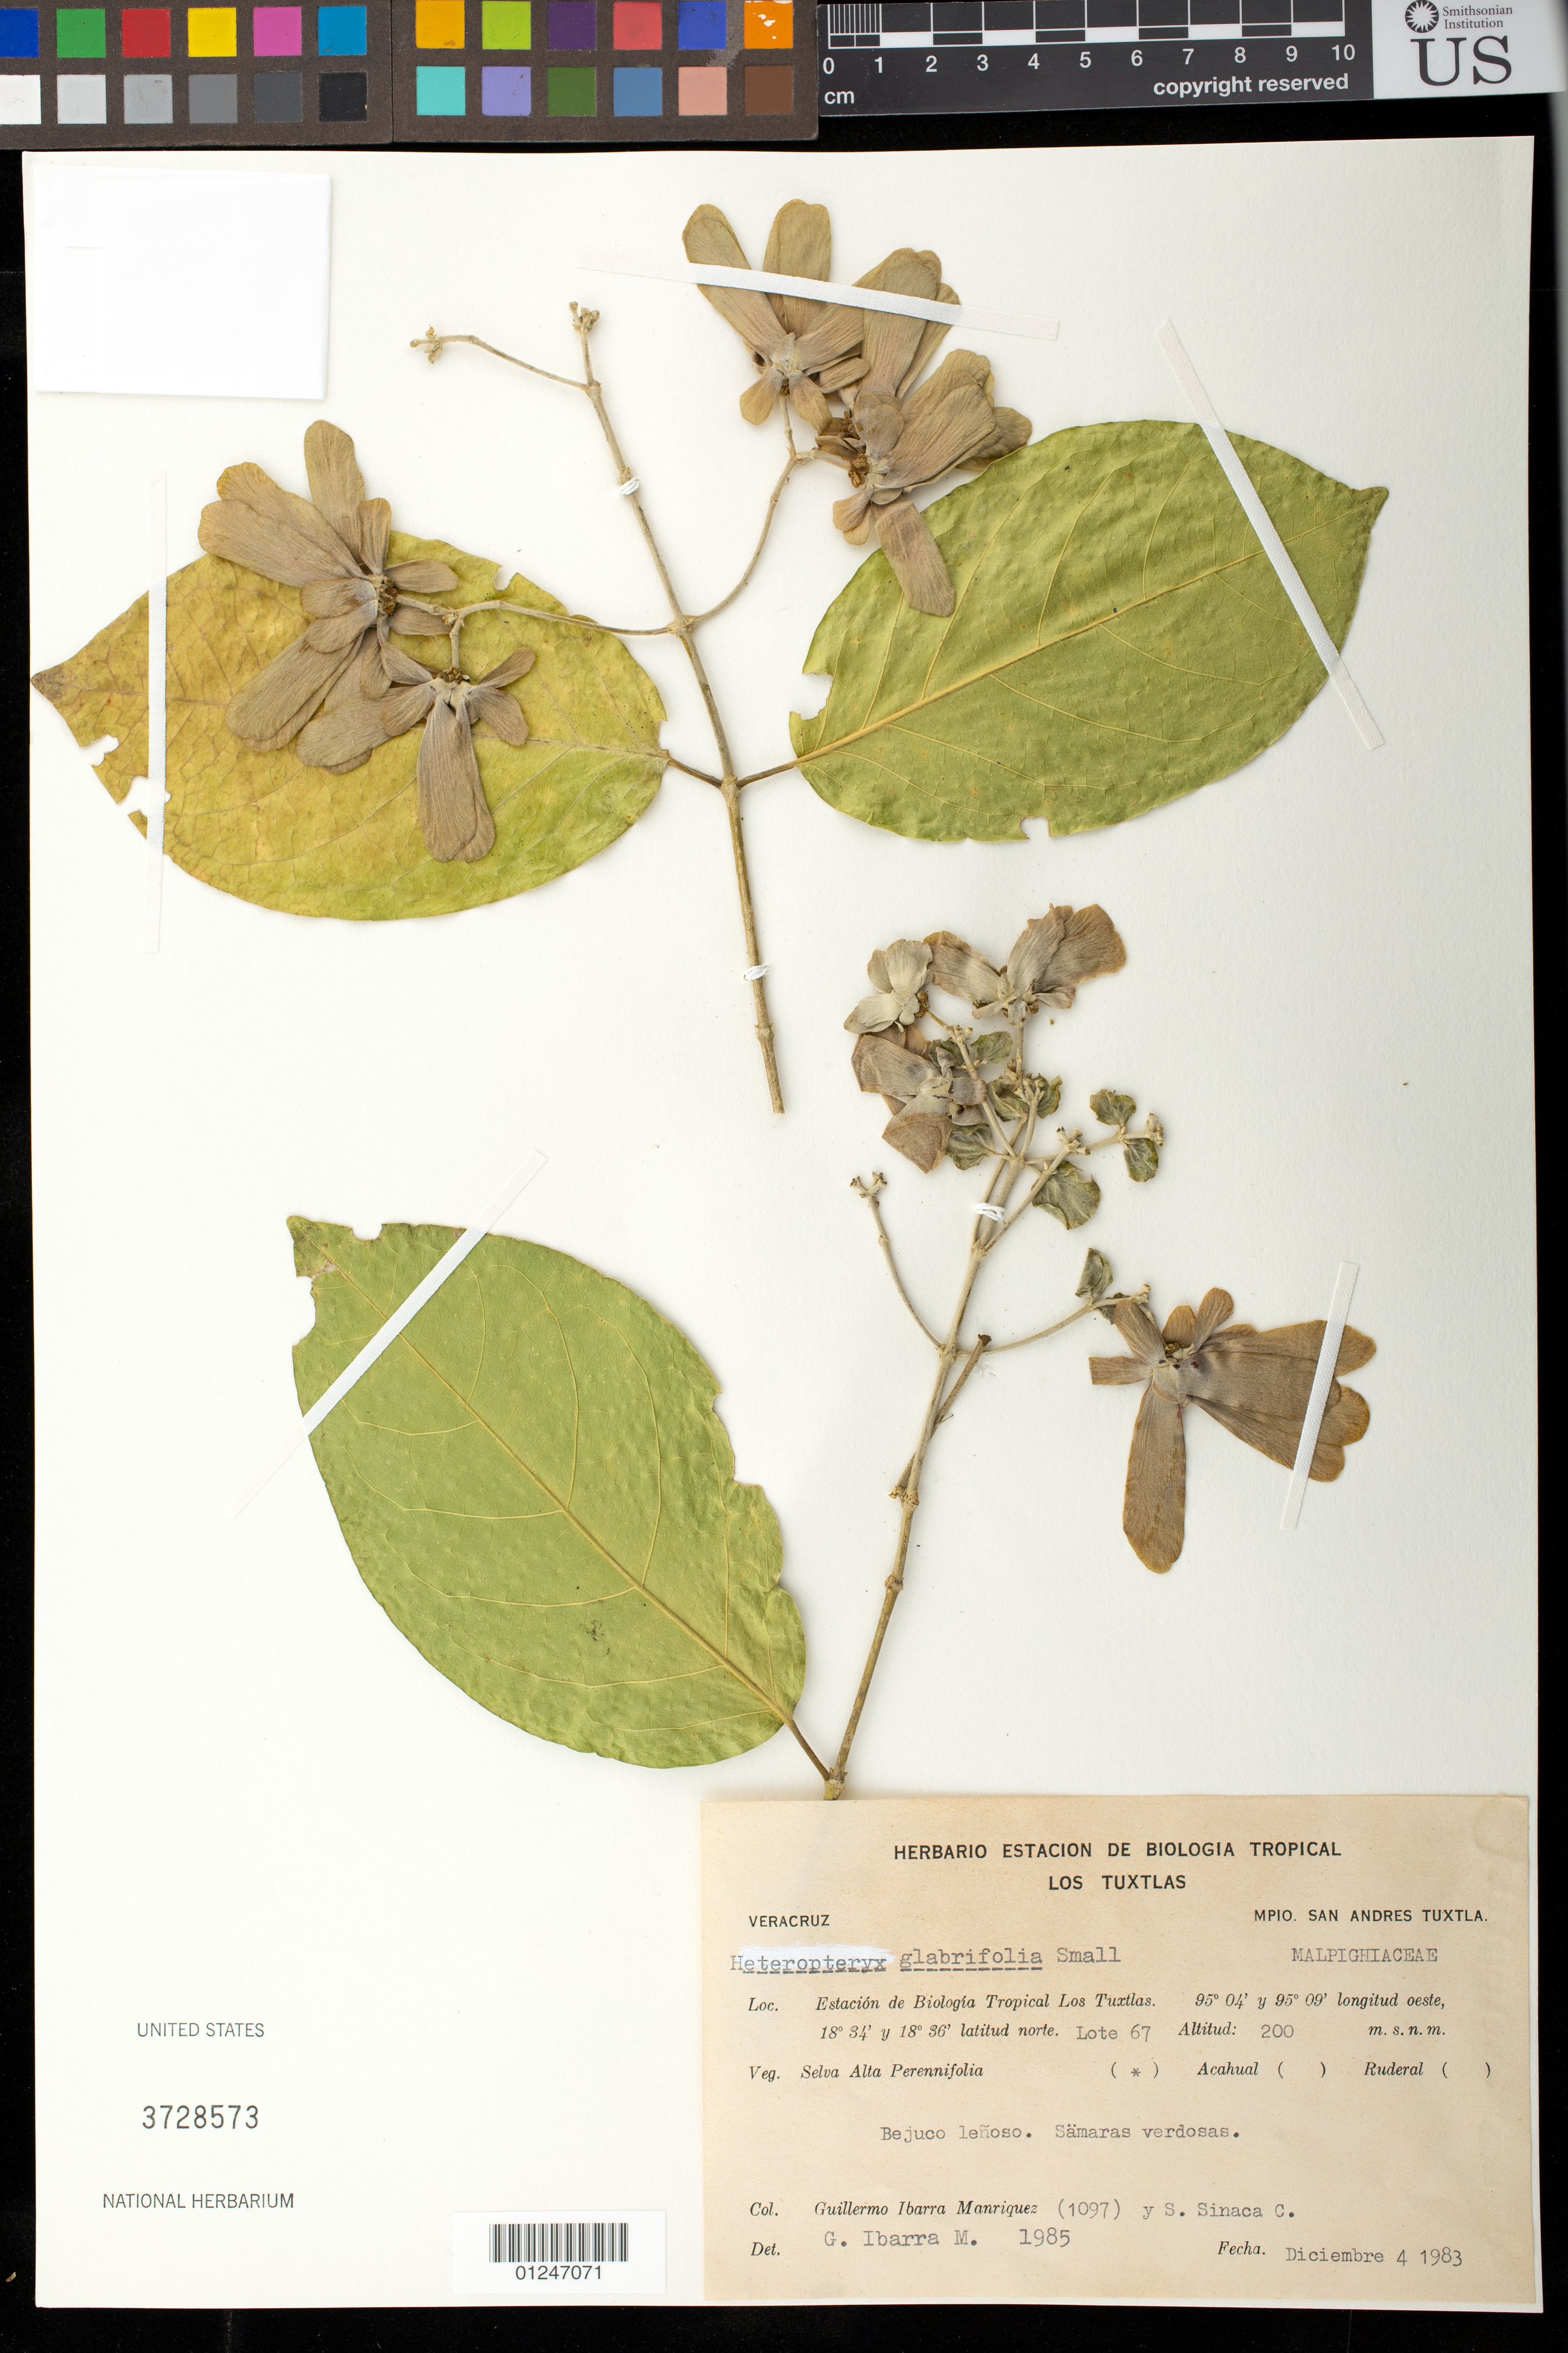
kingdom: Plantae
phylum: Tracheophyta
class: Magnoliopsida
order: Malpighiales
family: Malpighiaceae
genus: Heteropterys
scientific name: Heteropterys glabrifolia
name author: Small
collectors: G. Manriquez & S. Sinaca-Colin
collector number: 1097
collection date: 1983-12-04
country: Mexico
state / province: Veracruz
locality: Estacion de Biologia Tropical Los Tuxtlas.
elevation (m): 200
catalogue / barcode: US 3728573